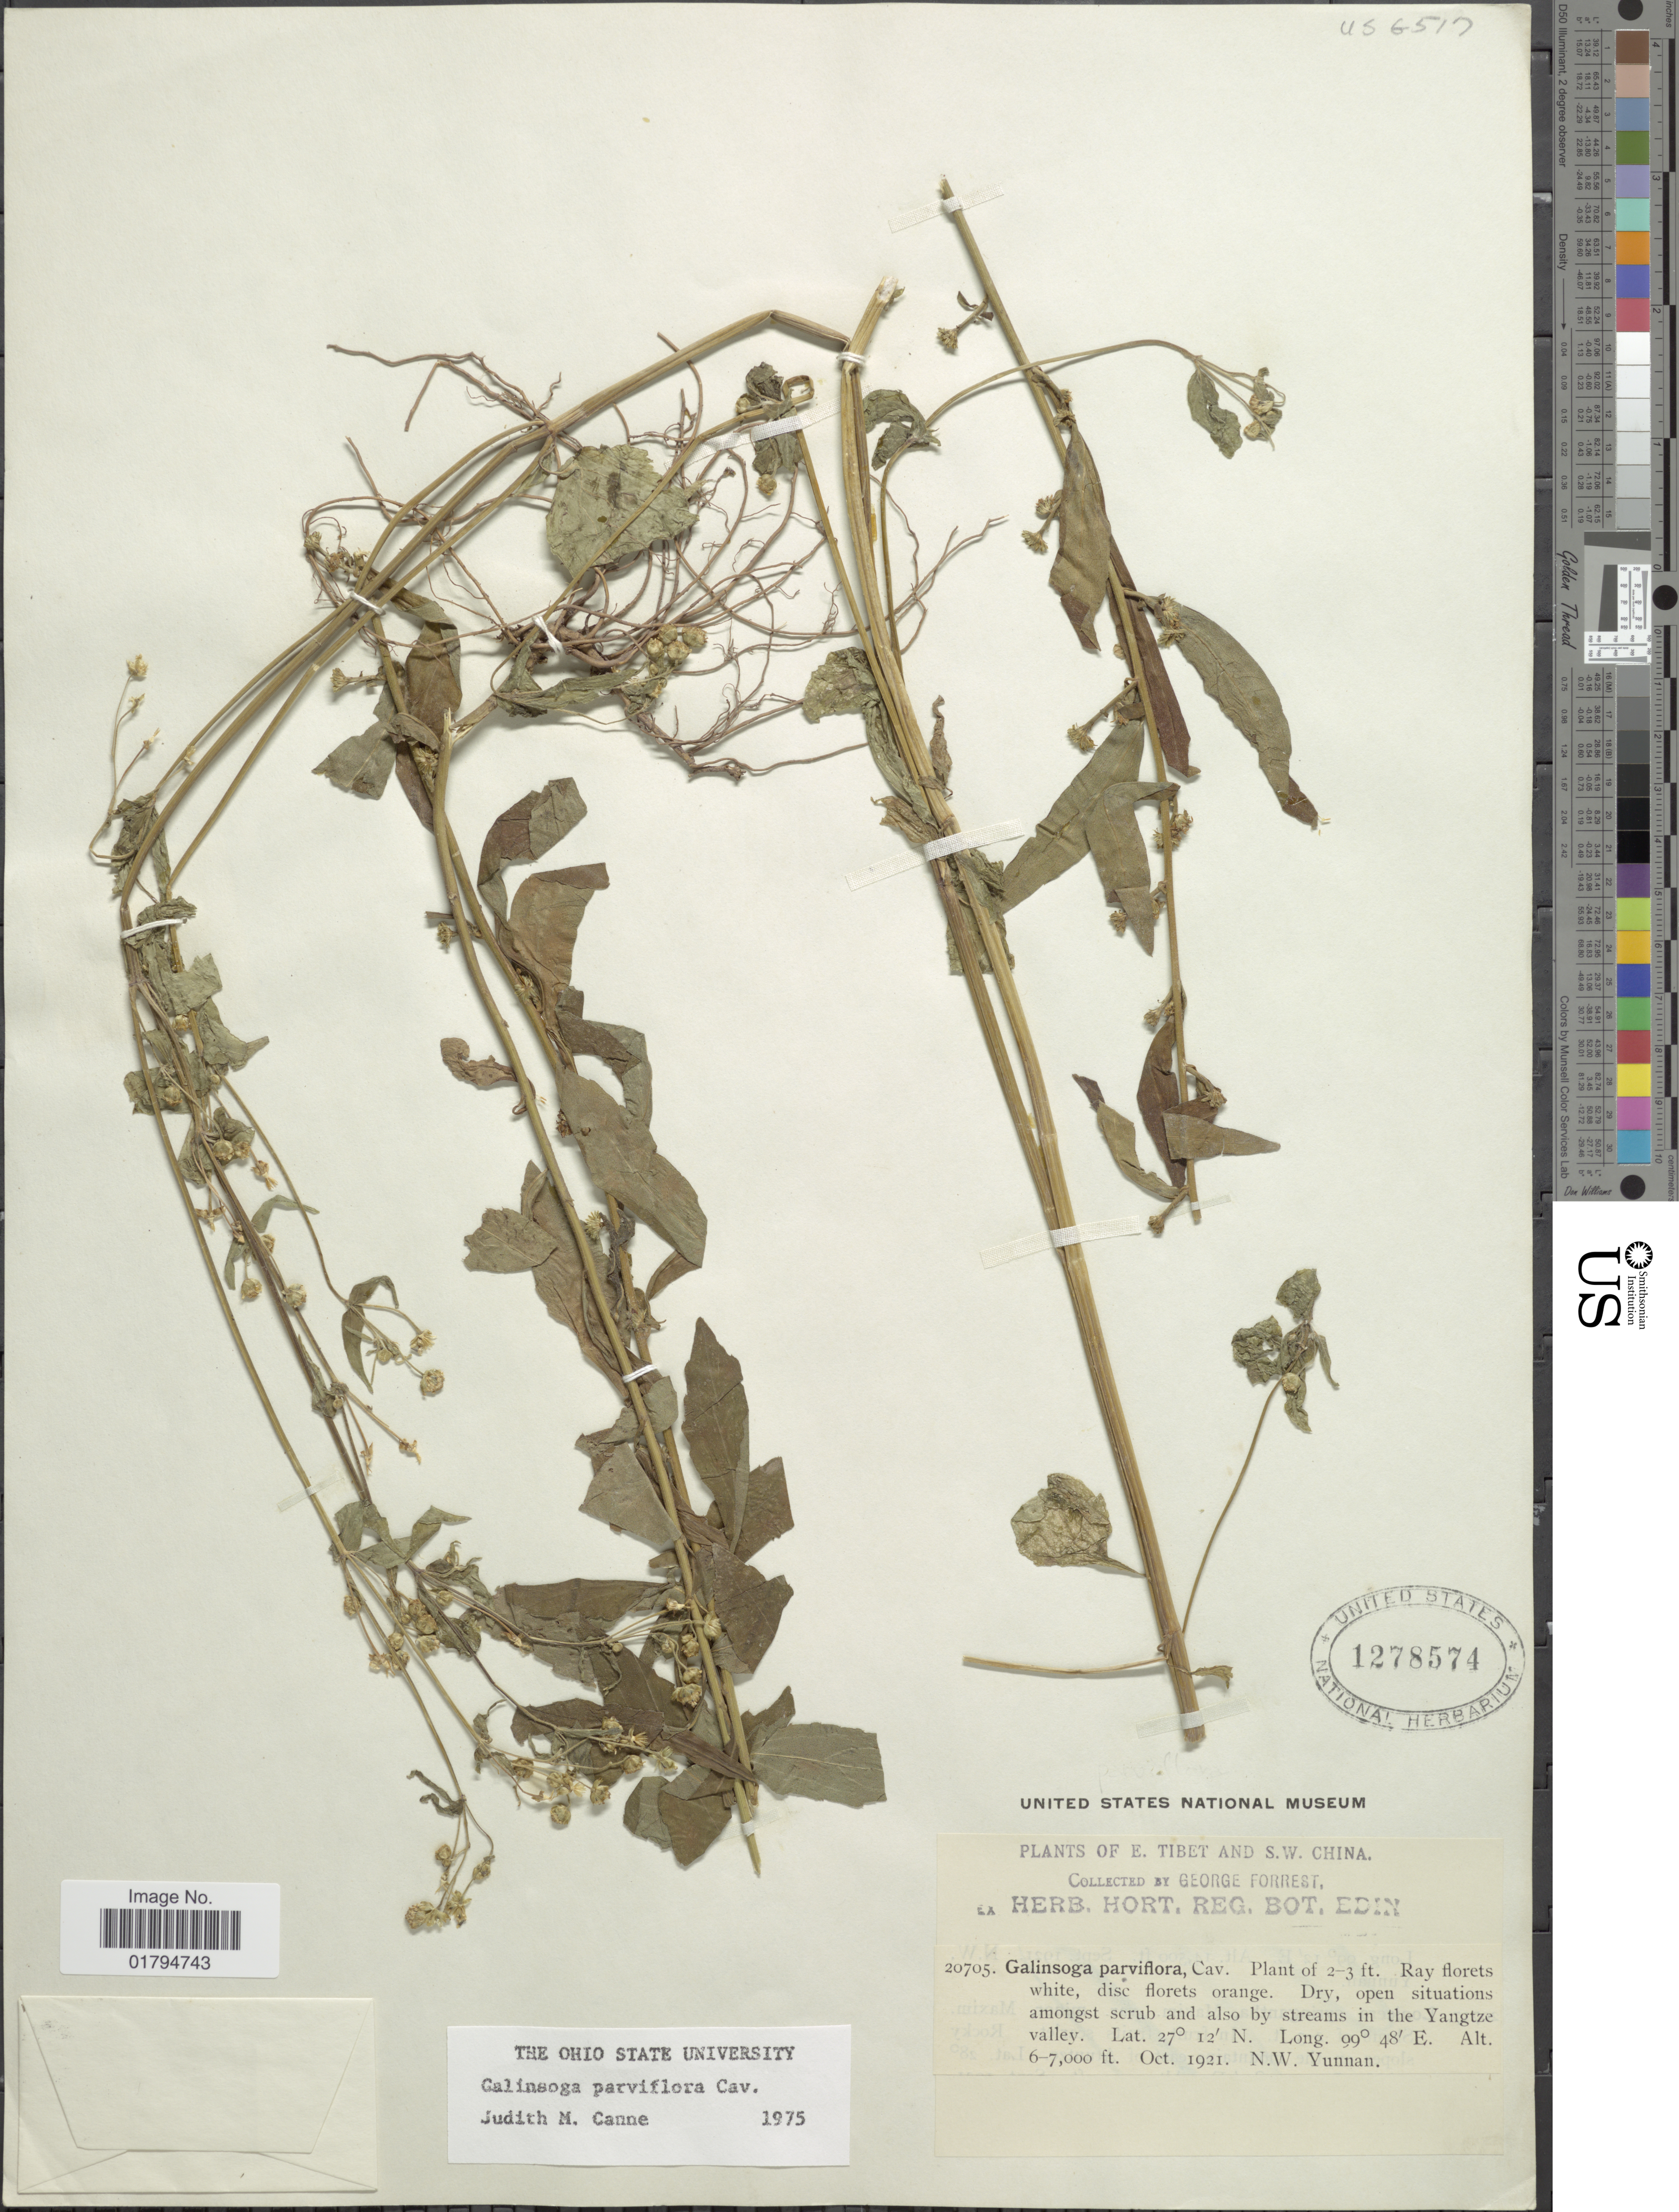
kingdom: Plantae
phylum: Tracheophyta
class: Magnoliopsida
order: Asterales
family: Asteraceae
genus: Galinsoga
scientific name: Galinsoga parviflora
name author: Cav.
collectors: G. Forrest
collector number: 20705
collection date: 1921-10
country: China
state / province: Xizang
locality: E. Tibet and S.W. China Ynagtze valley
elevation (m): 1829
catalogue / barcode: US 1278574